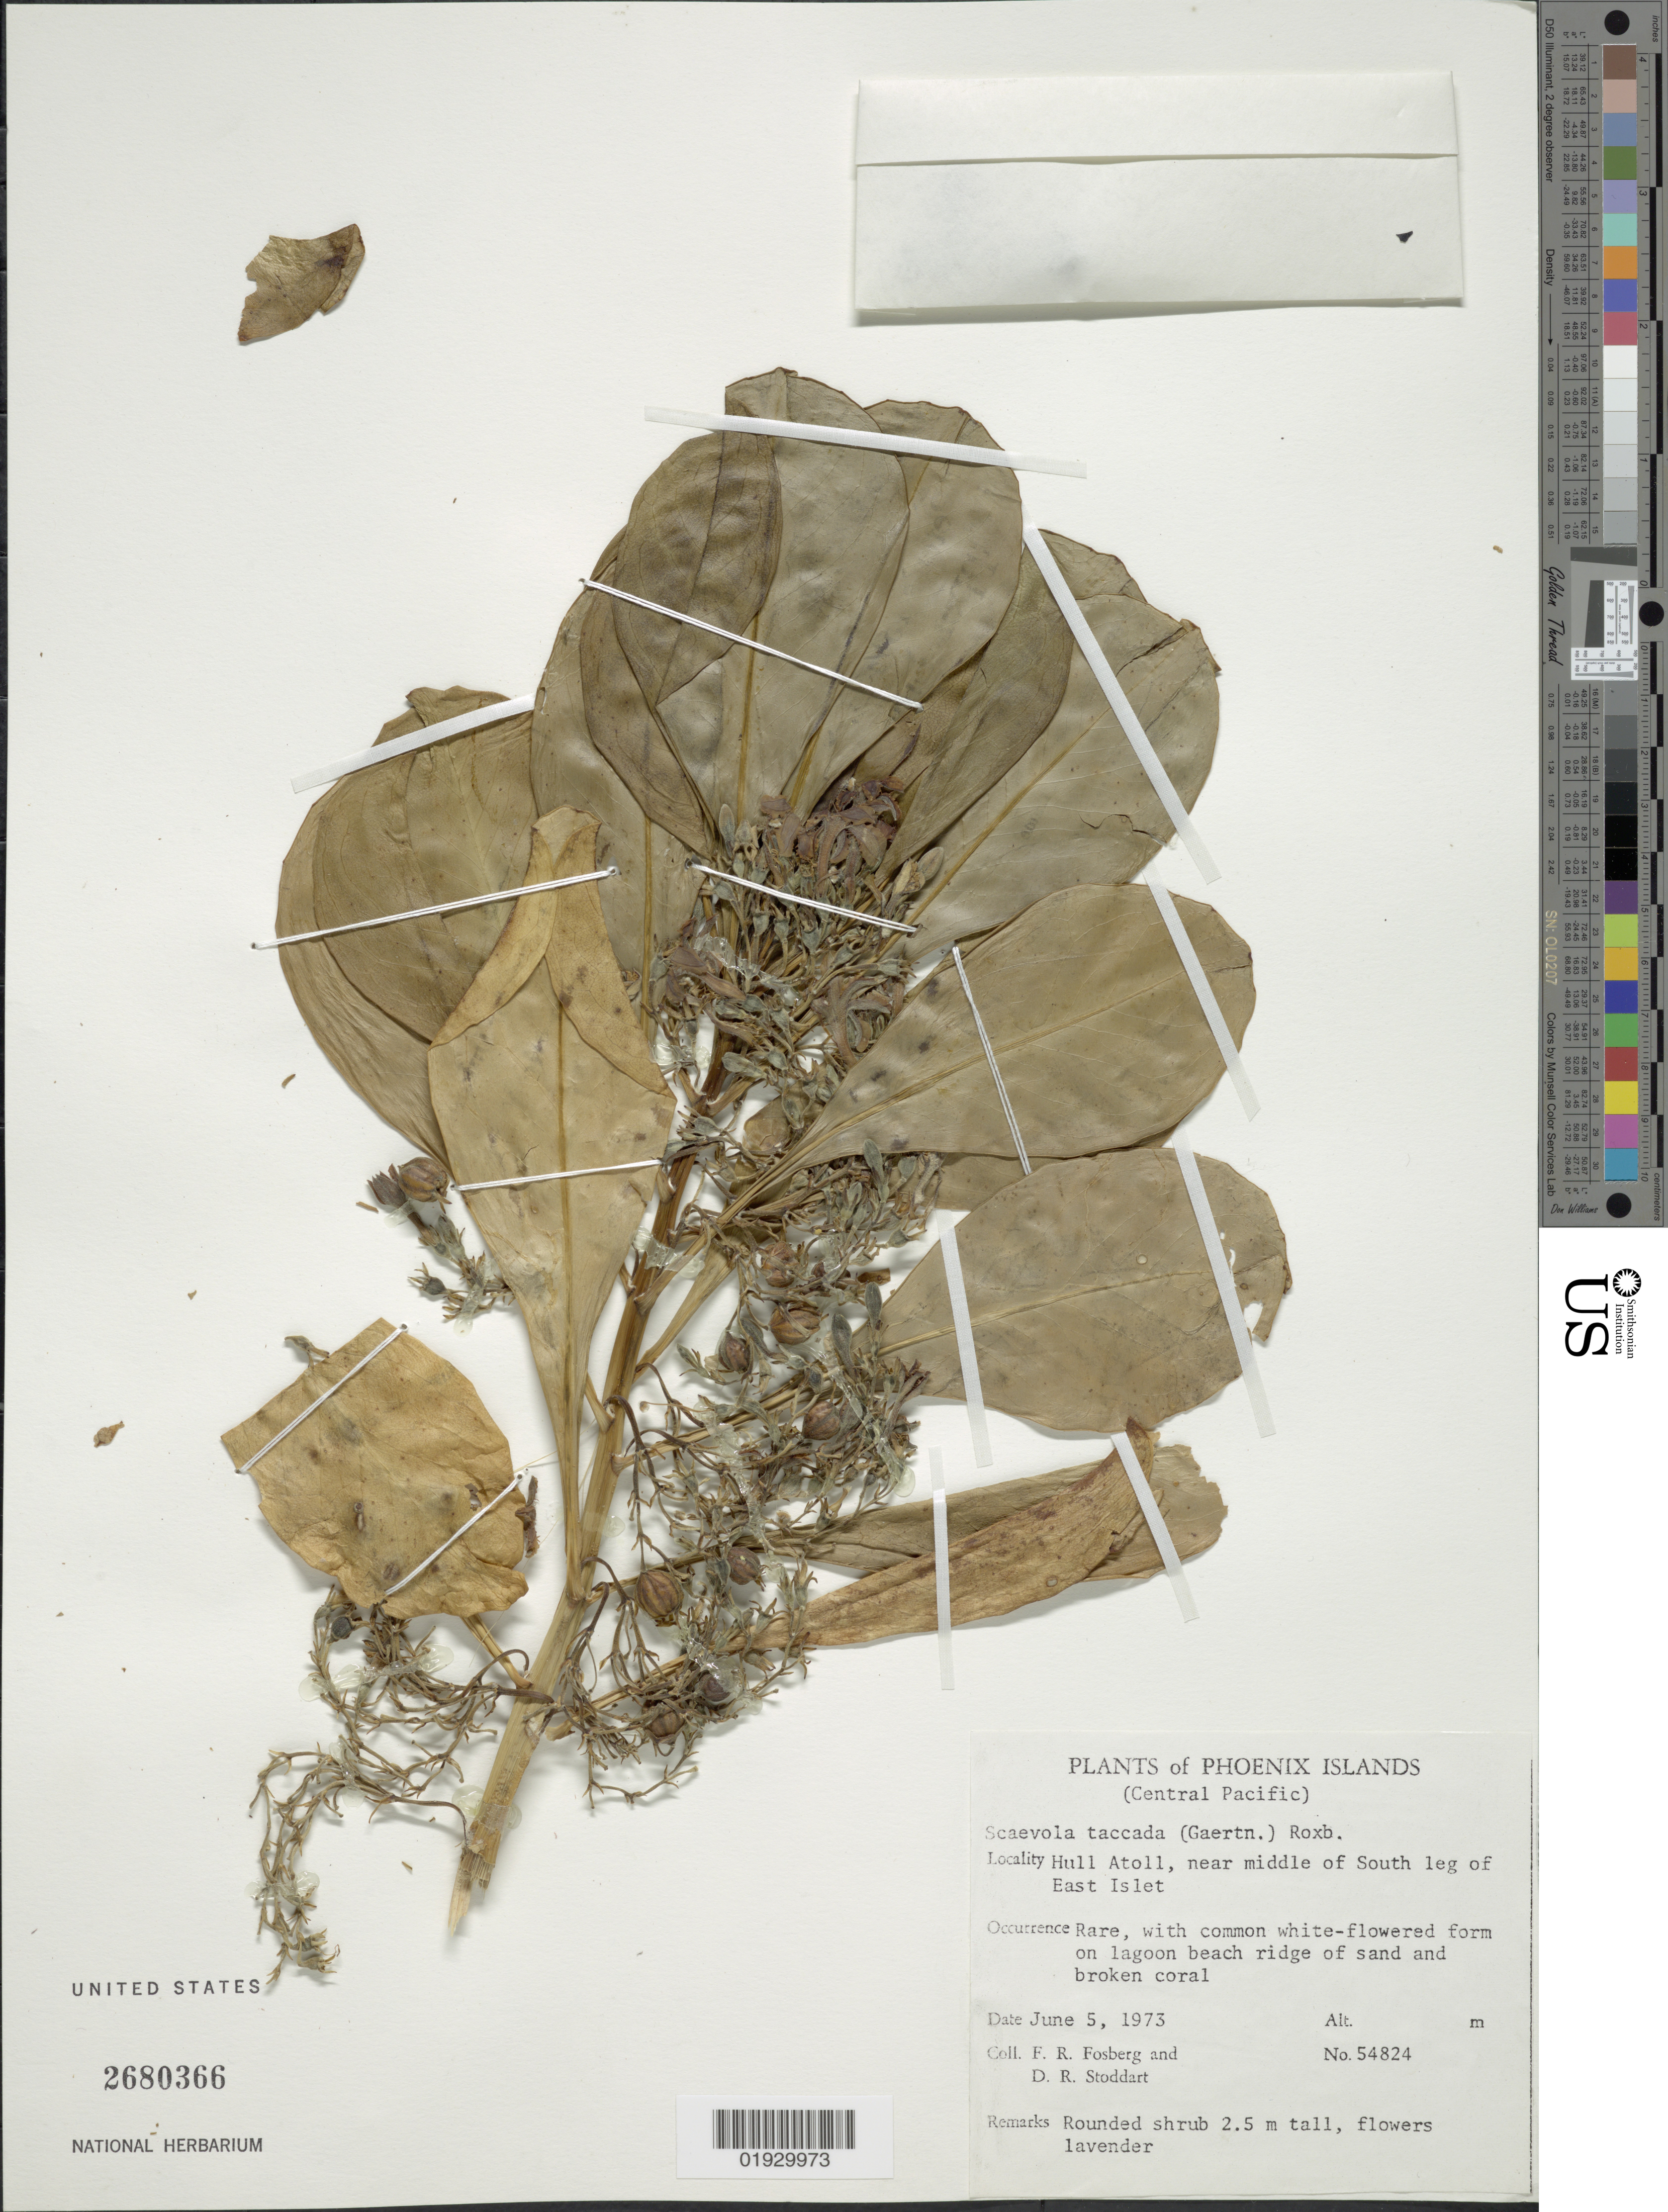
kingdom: Plantae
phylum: Tracheophyta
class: Magnoliopsida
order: Asterales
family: Goodeniaceae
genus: Scaevola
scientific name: Scaevola taccada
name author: (Gaertn.) Roxb.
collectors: F. R. Fosberg & D. R. Stoddart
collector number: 54824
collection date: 1973-06-05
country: Kiribati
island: Orona [Hull] Atoll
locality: Phoenix Islands, Central Pacific, Hull Atoll, near middle of South leg of East Islet.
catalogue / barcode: US 2680366